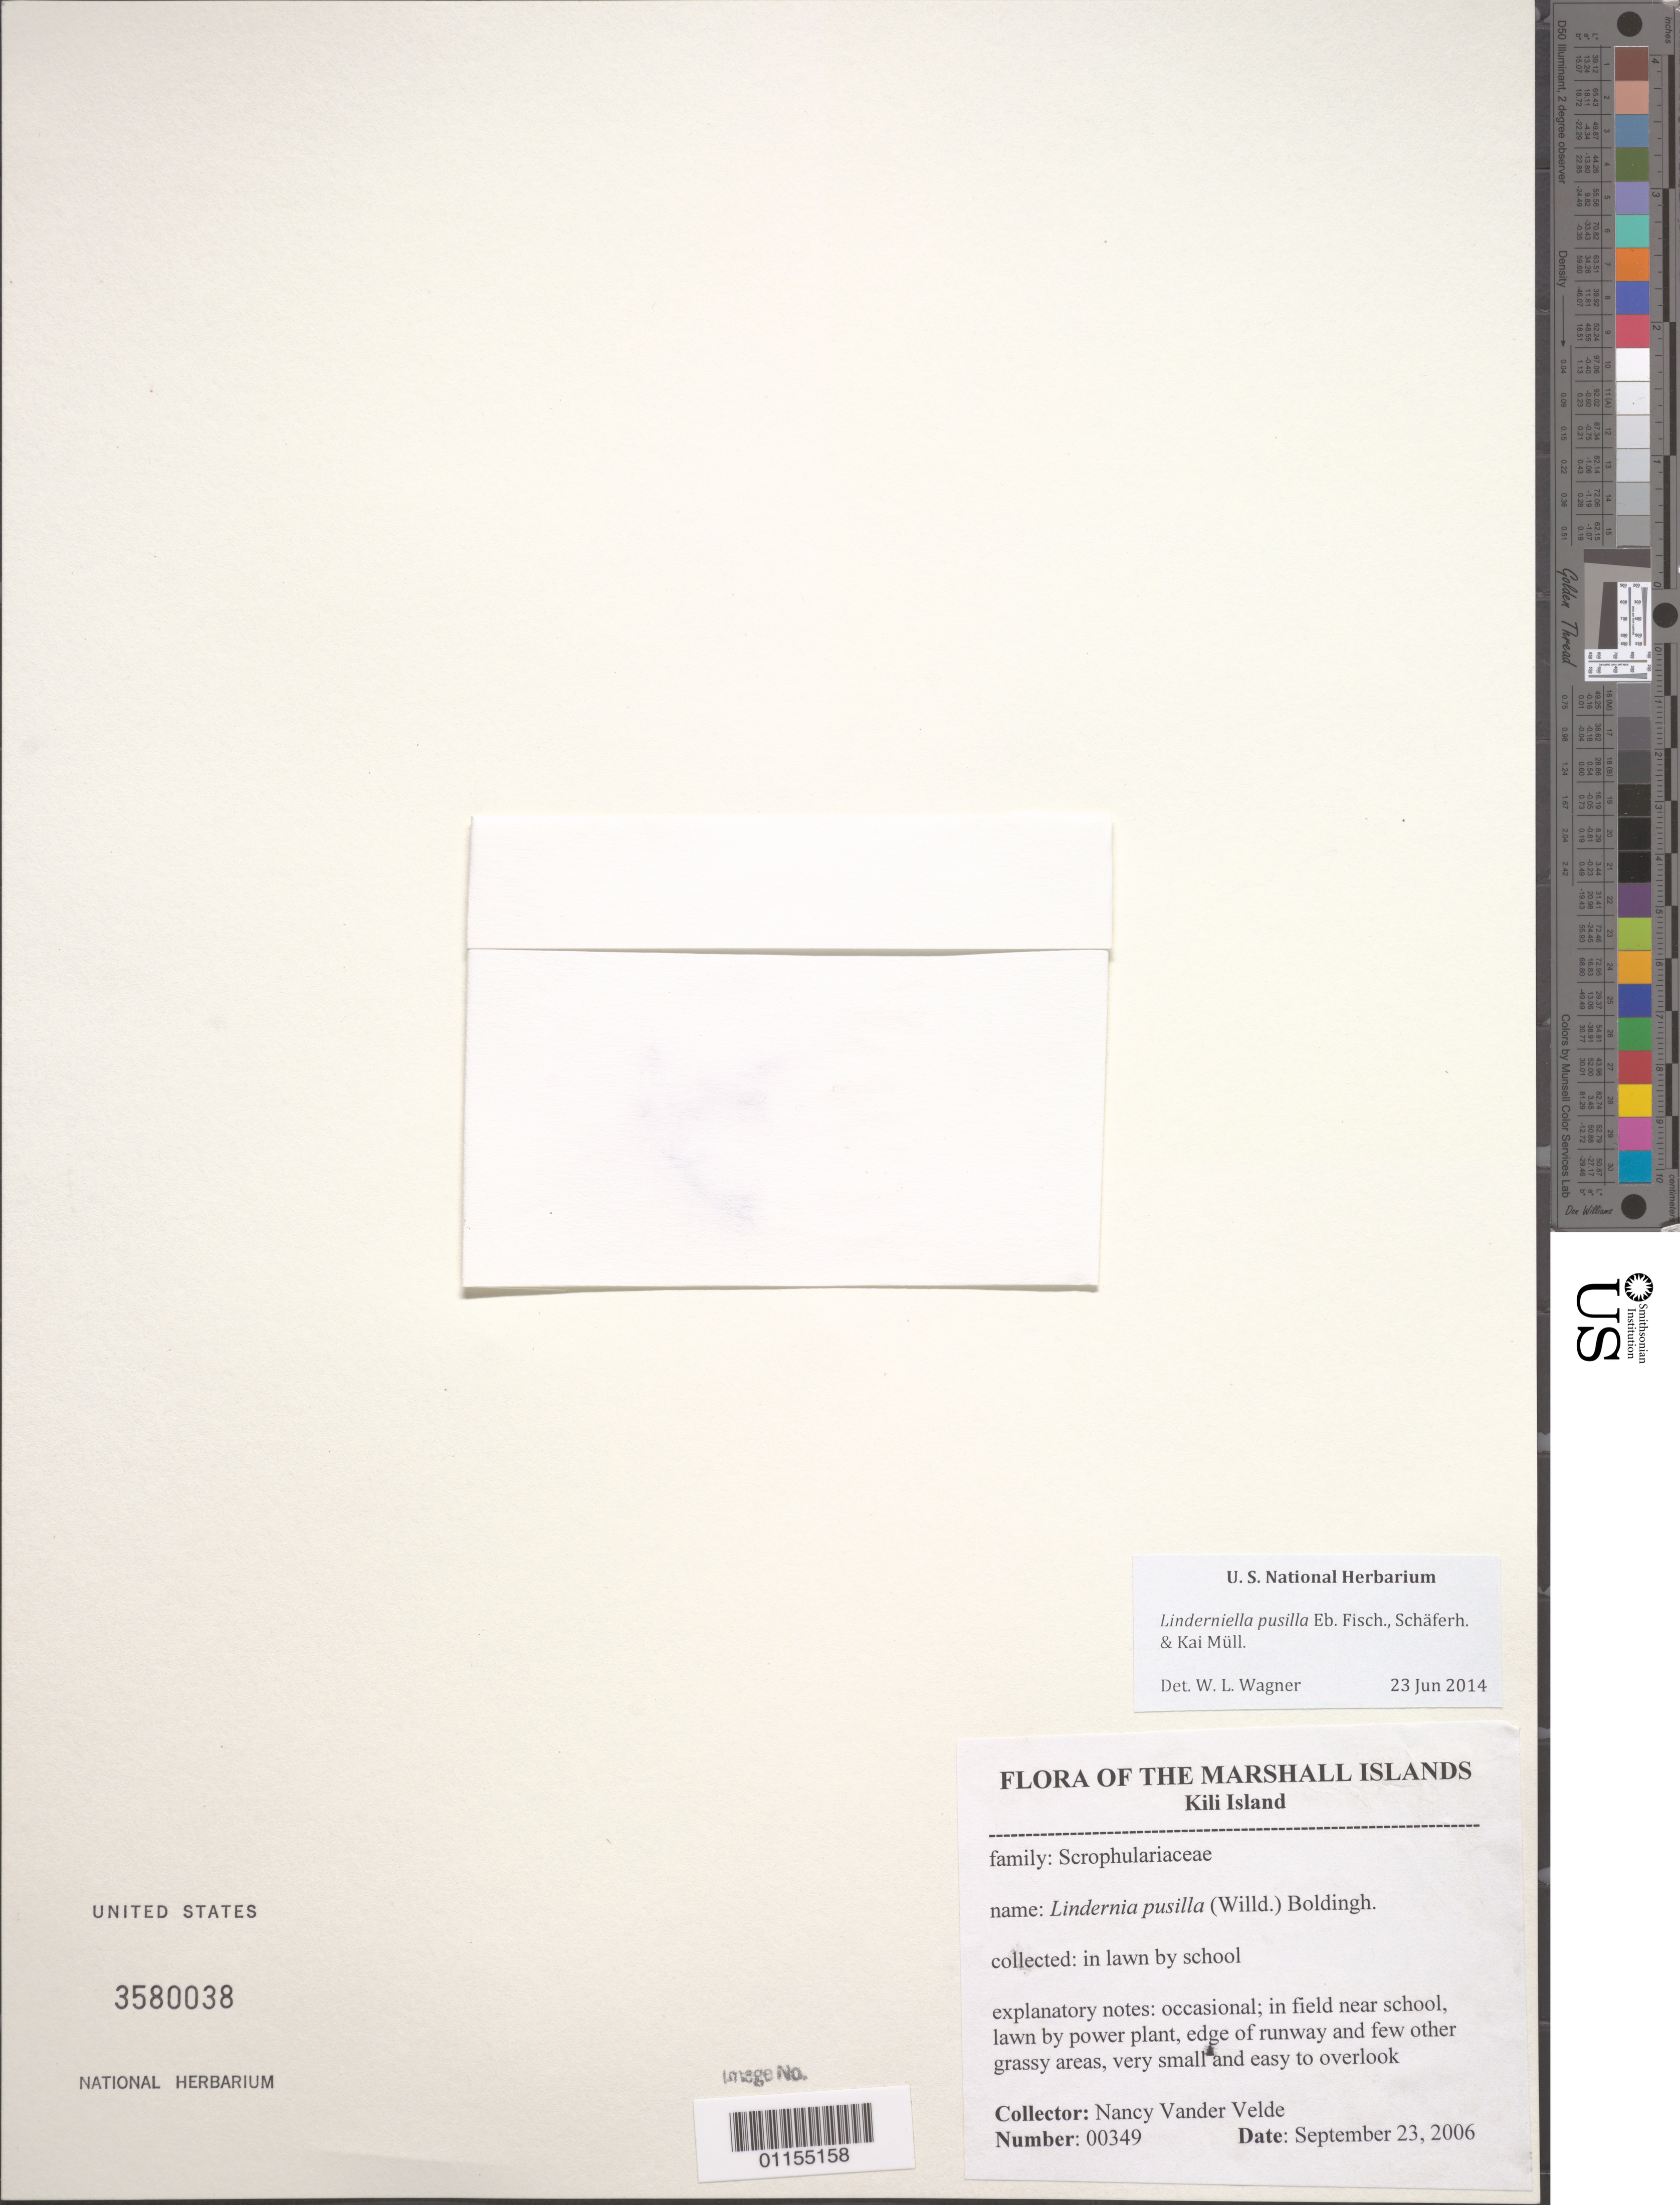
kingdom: Plantae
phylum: Tracheophyta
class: Magnoliopsida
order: Lamiales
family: Linderniaceae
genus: Linderniella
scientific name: Linderniella pusilla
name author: Eb. Fisch. et al.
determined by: Wagner, W. L., (BOT), Smithsonian Institution - National Museum of Natural History (UNITED STATES)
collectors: N. Vander Velde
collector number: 00349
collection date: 2006-09-23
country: Marshall Islands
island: Kili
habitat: in field near shcool, lawn by power plant, edge of runway and other grassy areas.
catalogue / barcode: US 3580038